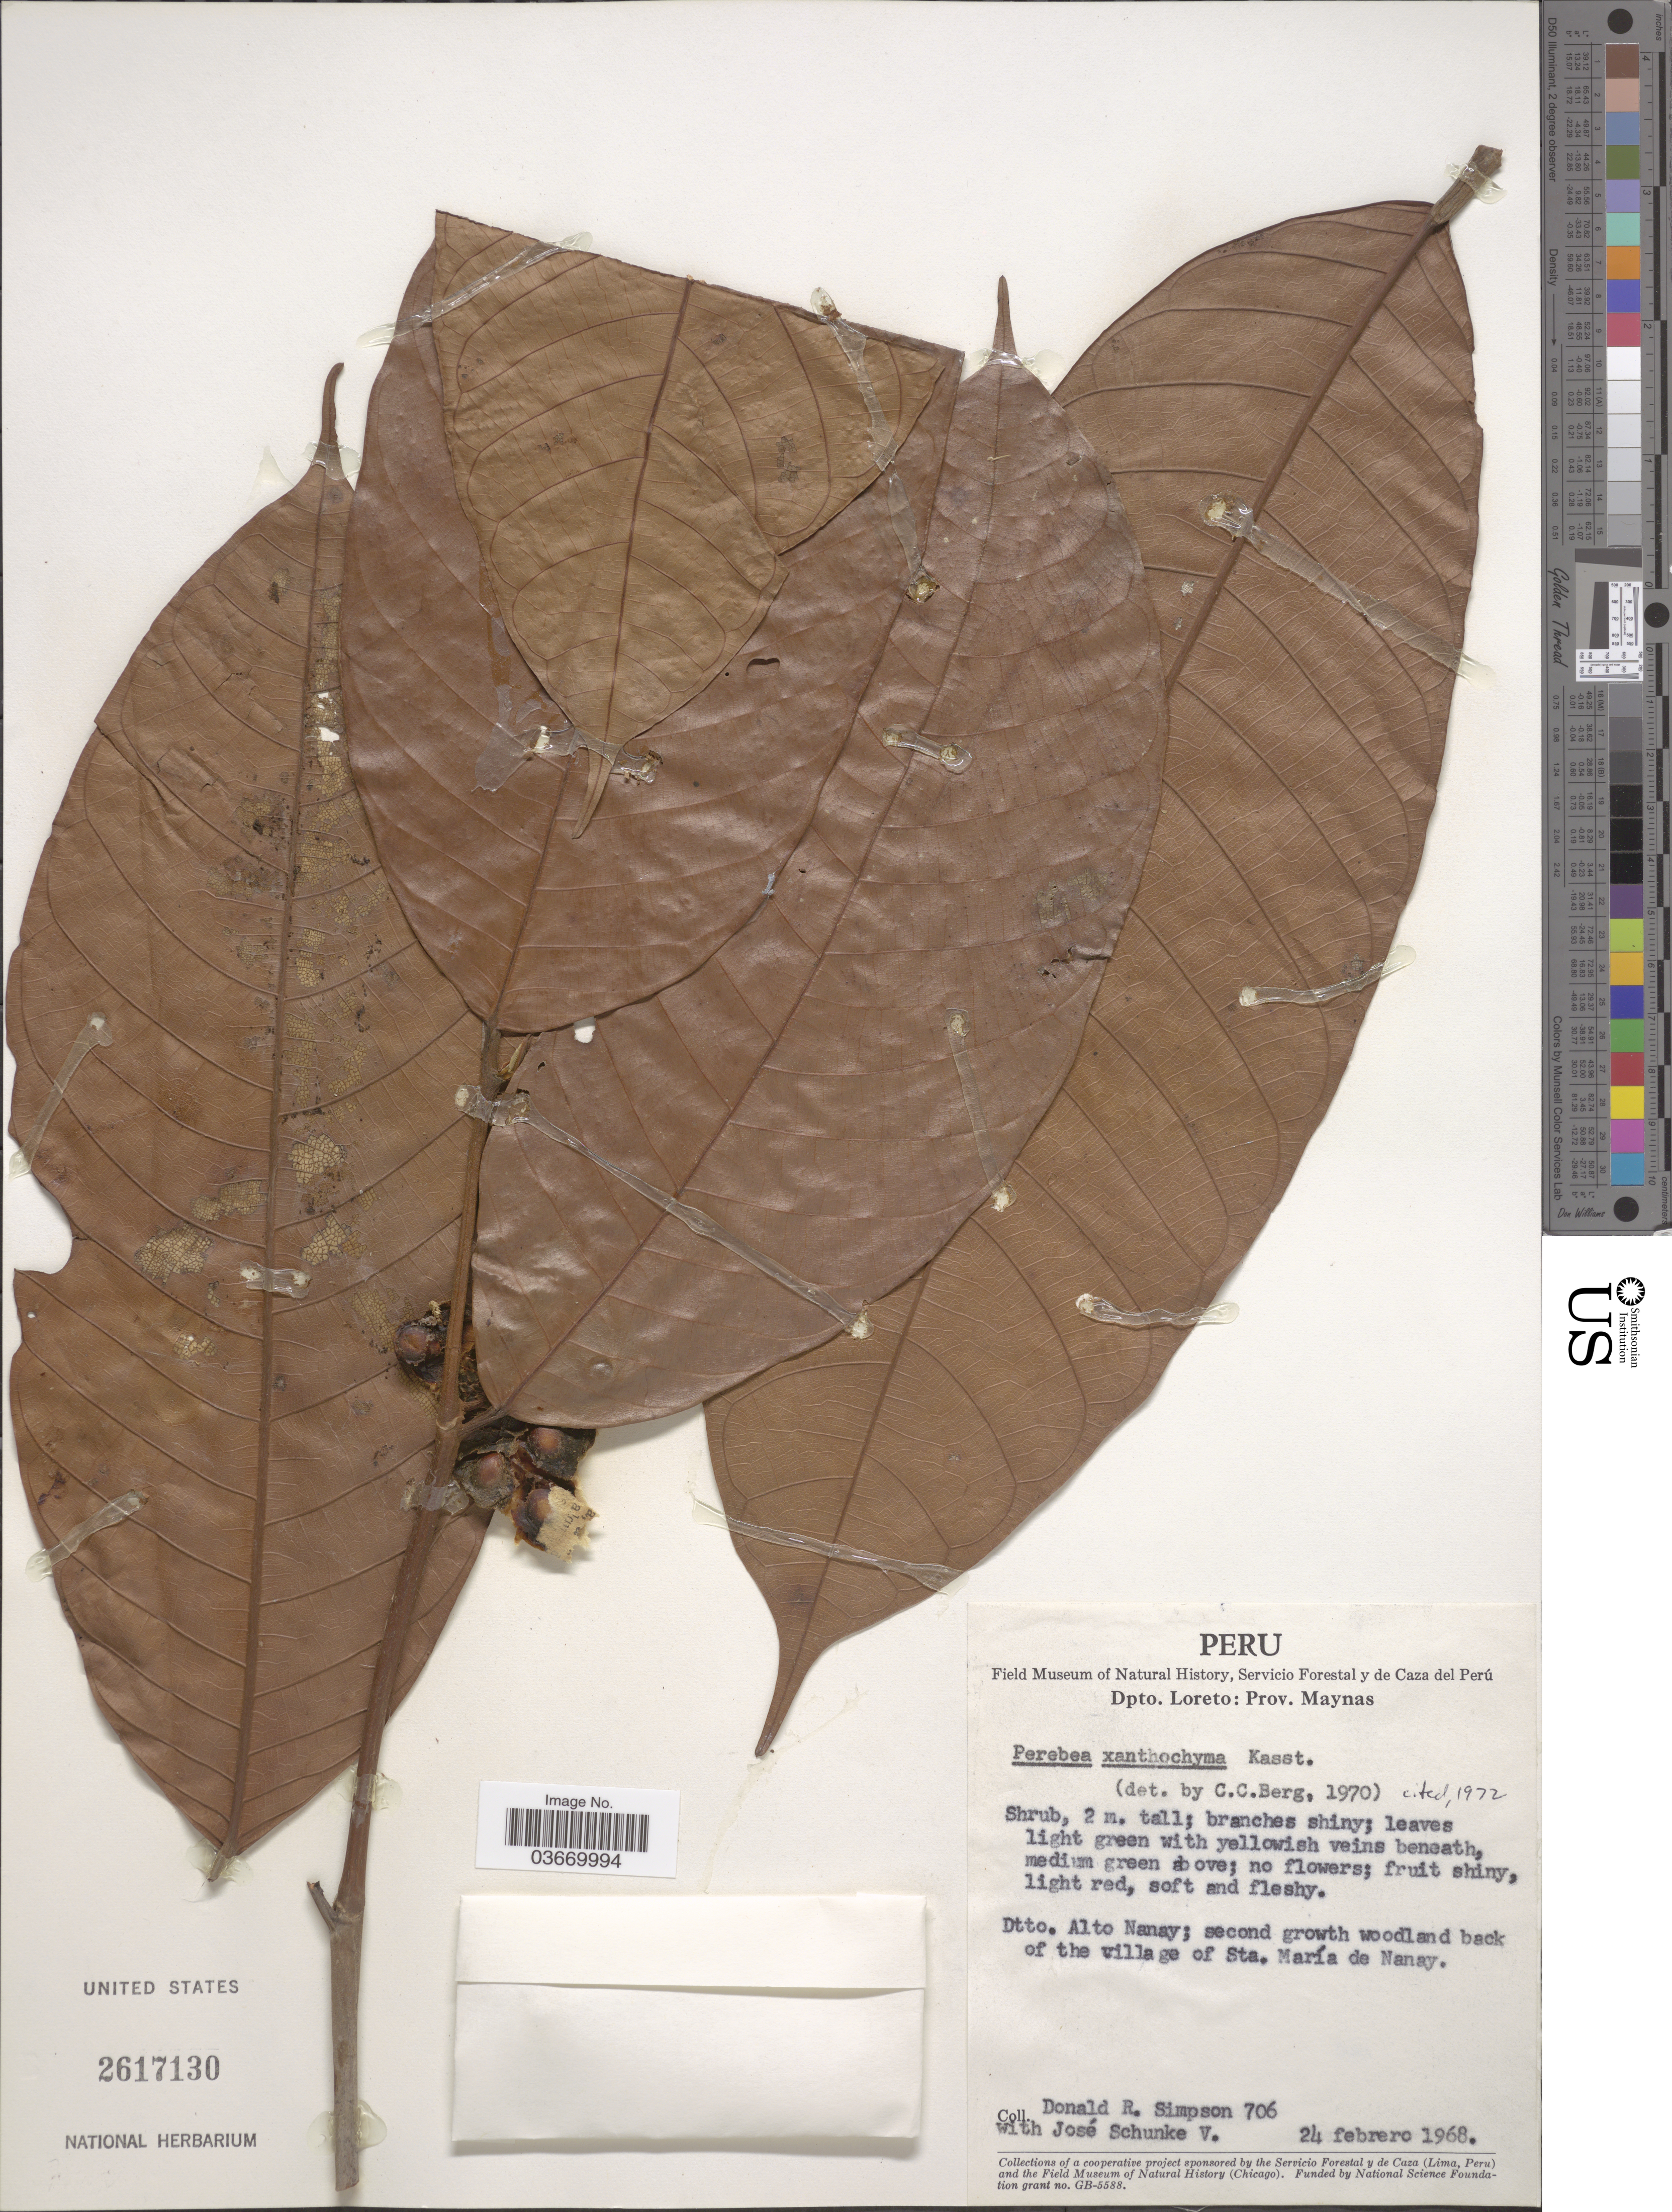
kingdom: Plantae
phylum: Tracheophyta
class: Magnoliopsida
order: Rosales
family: Moraceae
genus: Perebea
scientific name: Perebea xanthochyma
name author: H. Karst.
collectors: D. R. Simpson & J. Schunke Vigo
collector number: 706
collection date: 1968-02-24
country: Peru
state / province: Loreto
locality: Dpto. Loreto: Prov. Maynas. Dtto. Alto Nanay; second growth woodland back of the village of Sta. María de Nanay.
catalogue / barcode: US 2617130